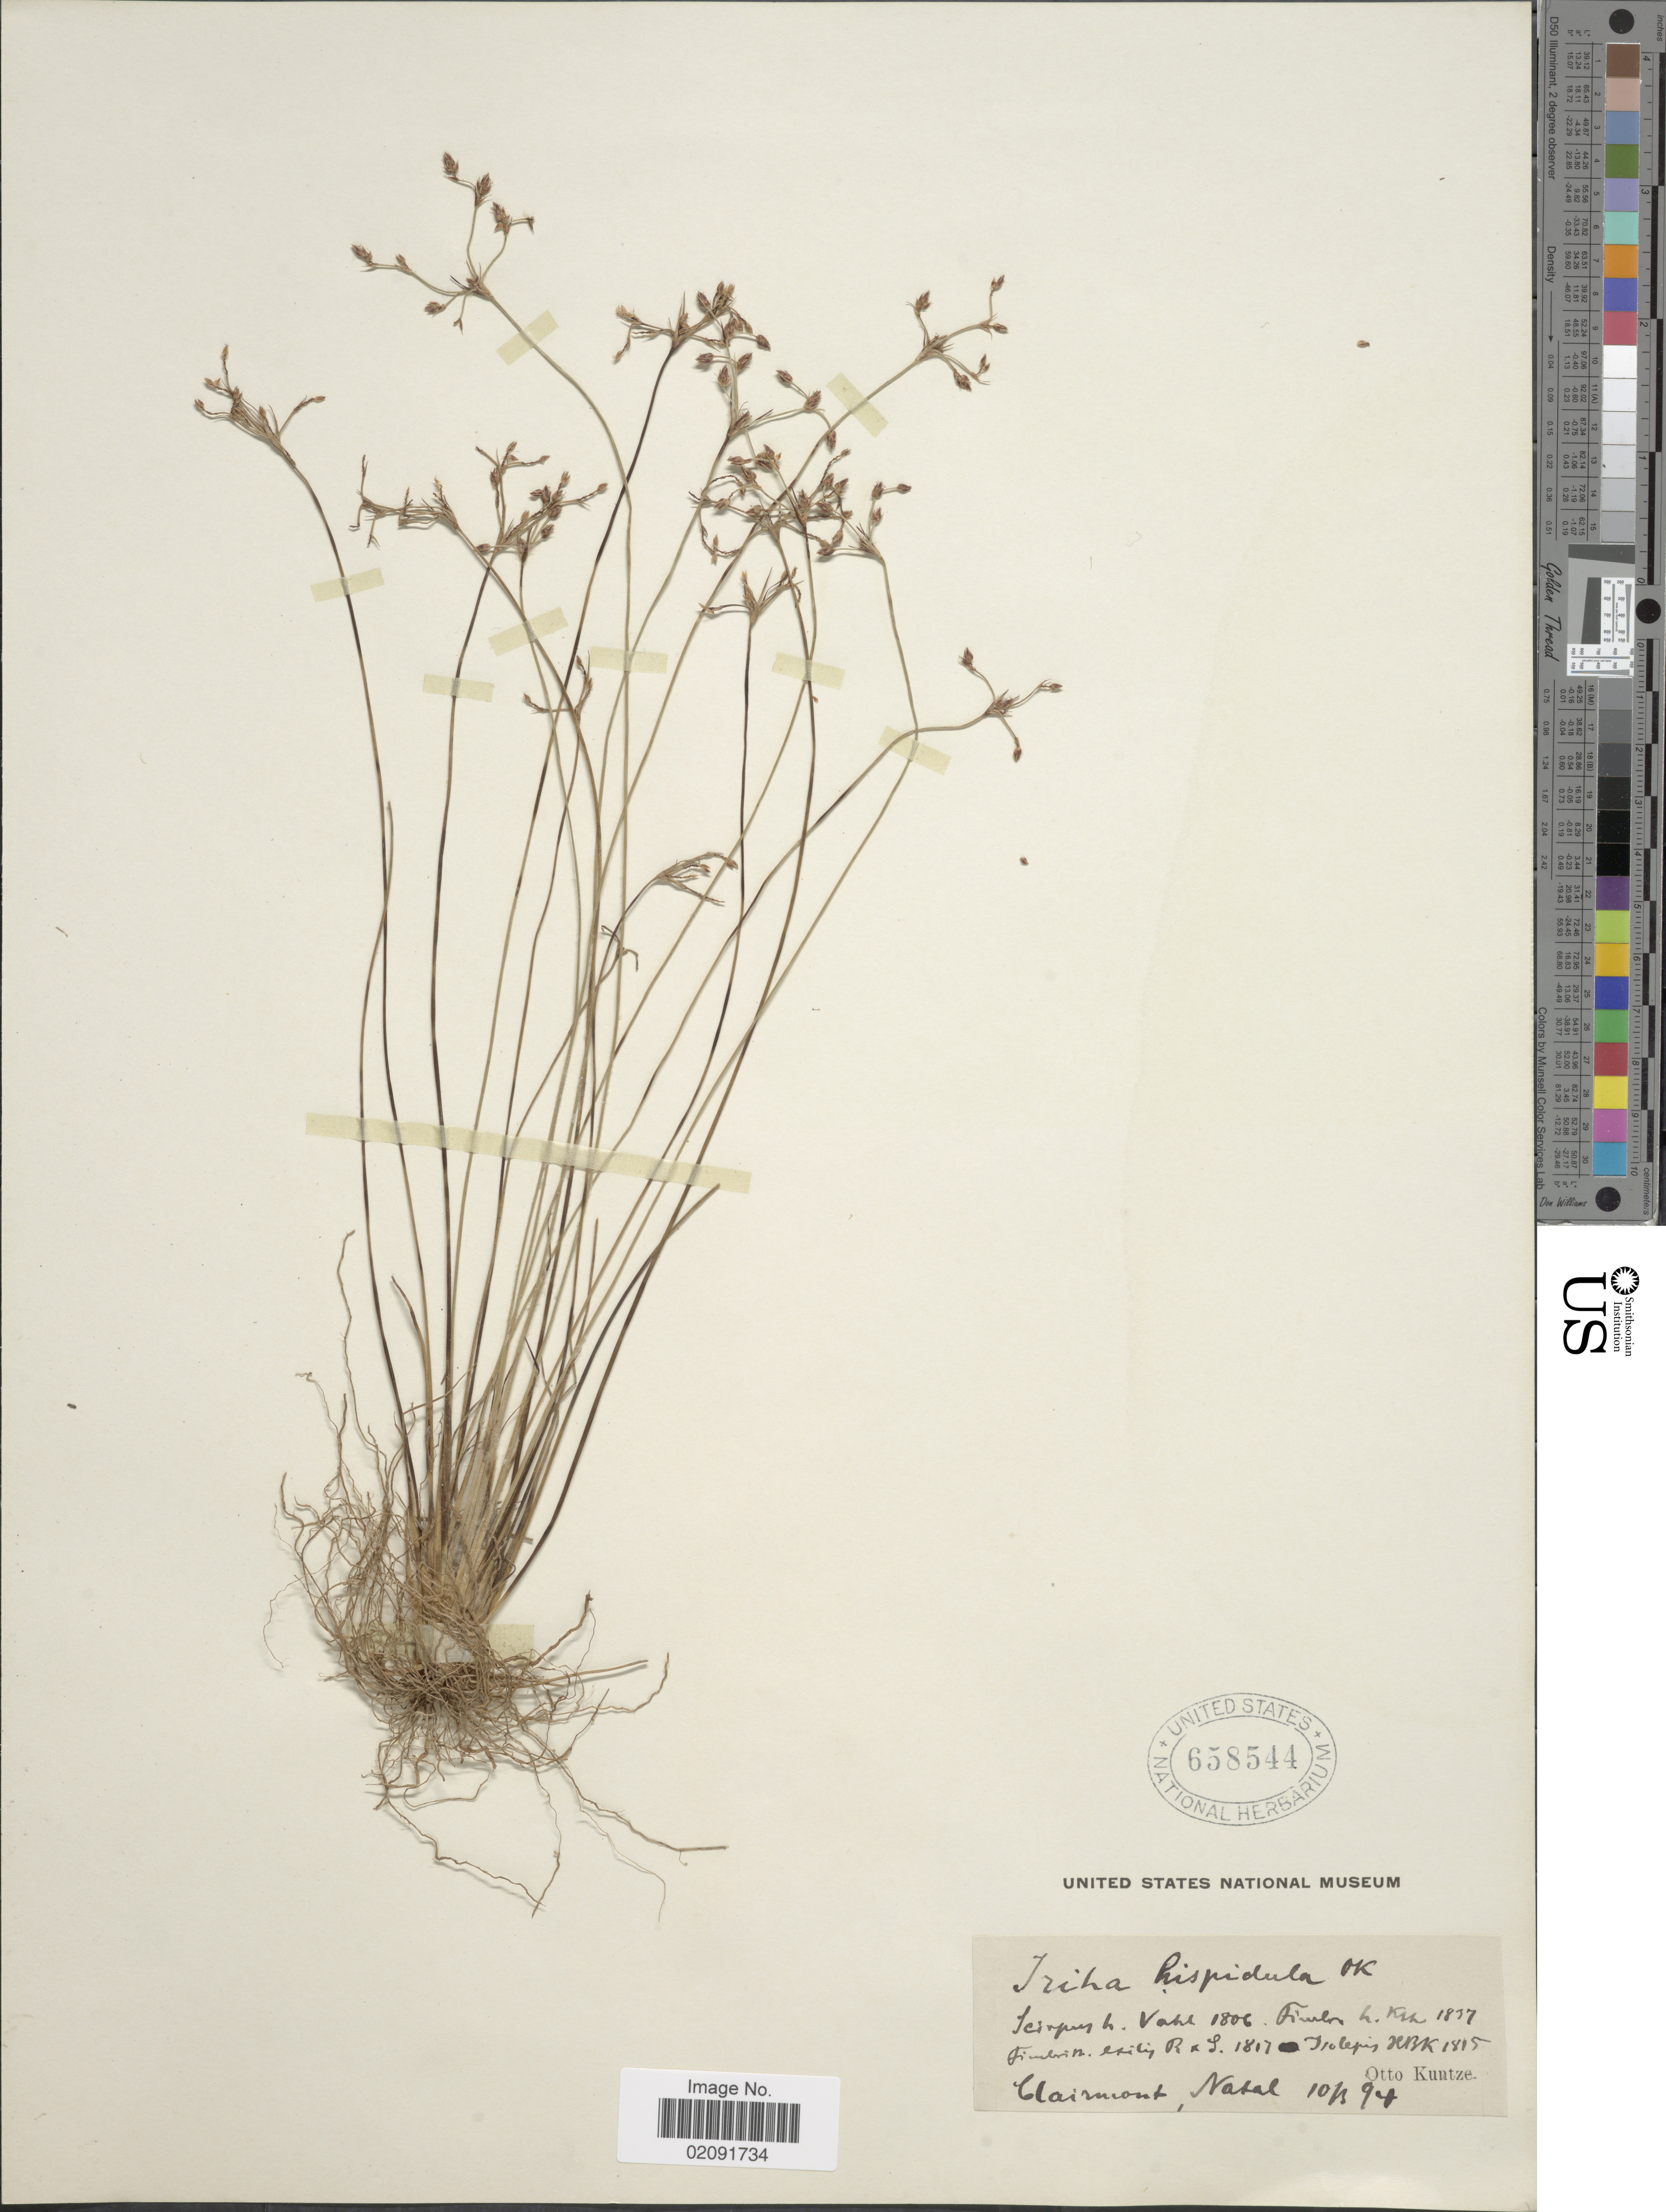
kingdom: Plantae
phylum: Tracheophyta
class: Liliopsida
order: Poales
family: Cyperaceae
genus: Bulbostylis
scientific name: Bulbostylis hispidula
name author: (Vahl) R.W. Haines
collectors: C.E.O. Kuntze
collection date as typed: Transcribed d/m/y: 10/3/94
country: South Africa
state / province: KwaZulu-Natal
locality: Clairmont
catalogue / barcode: US 658544